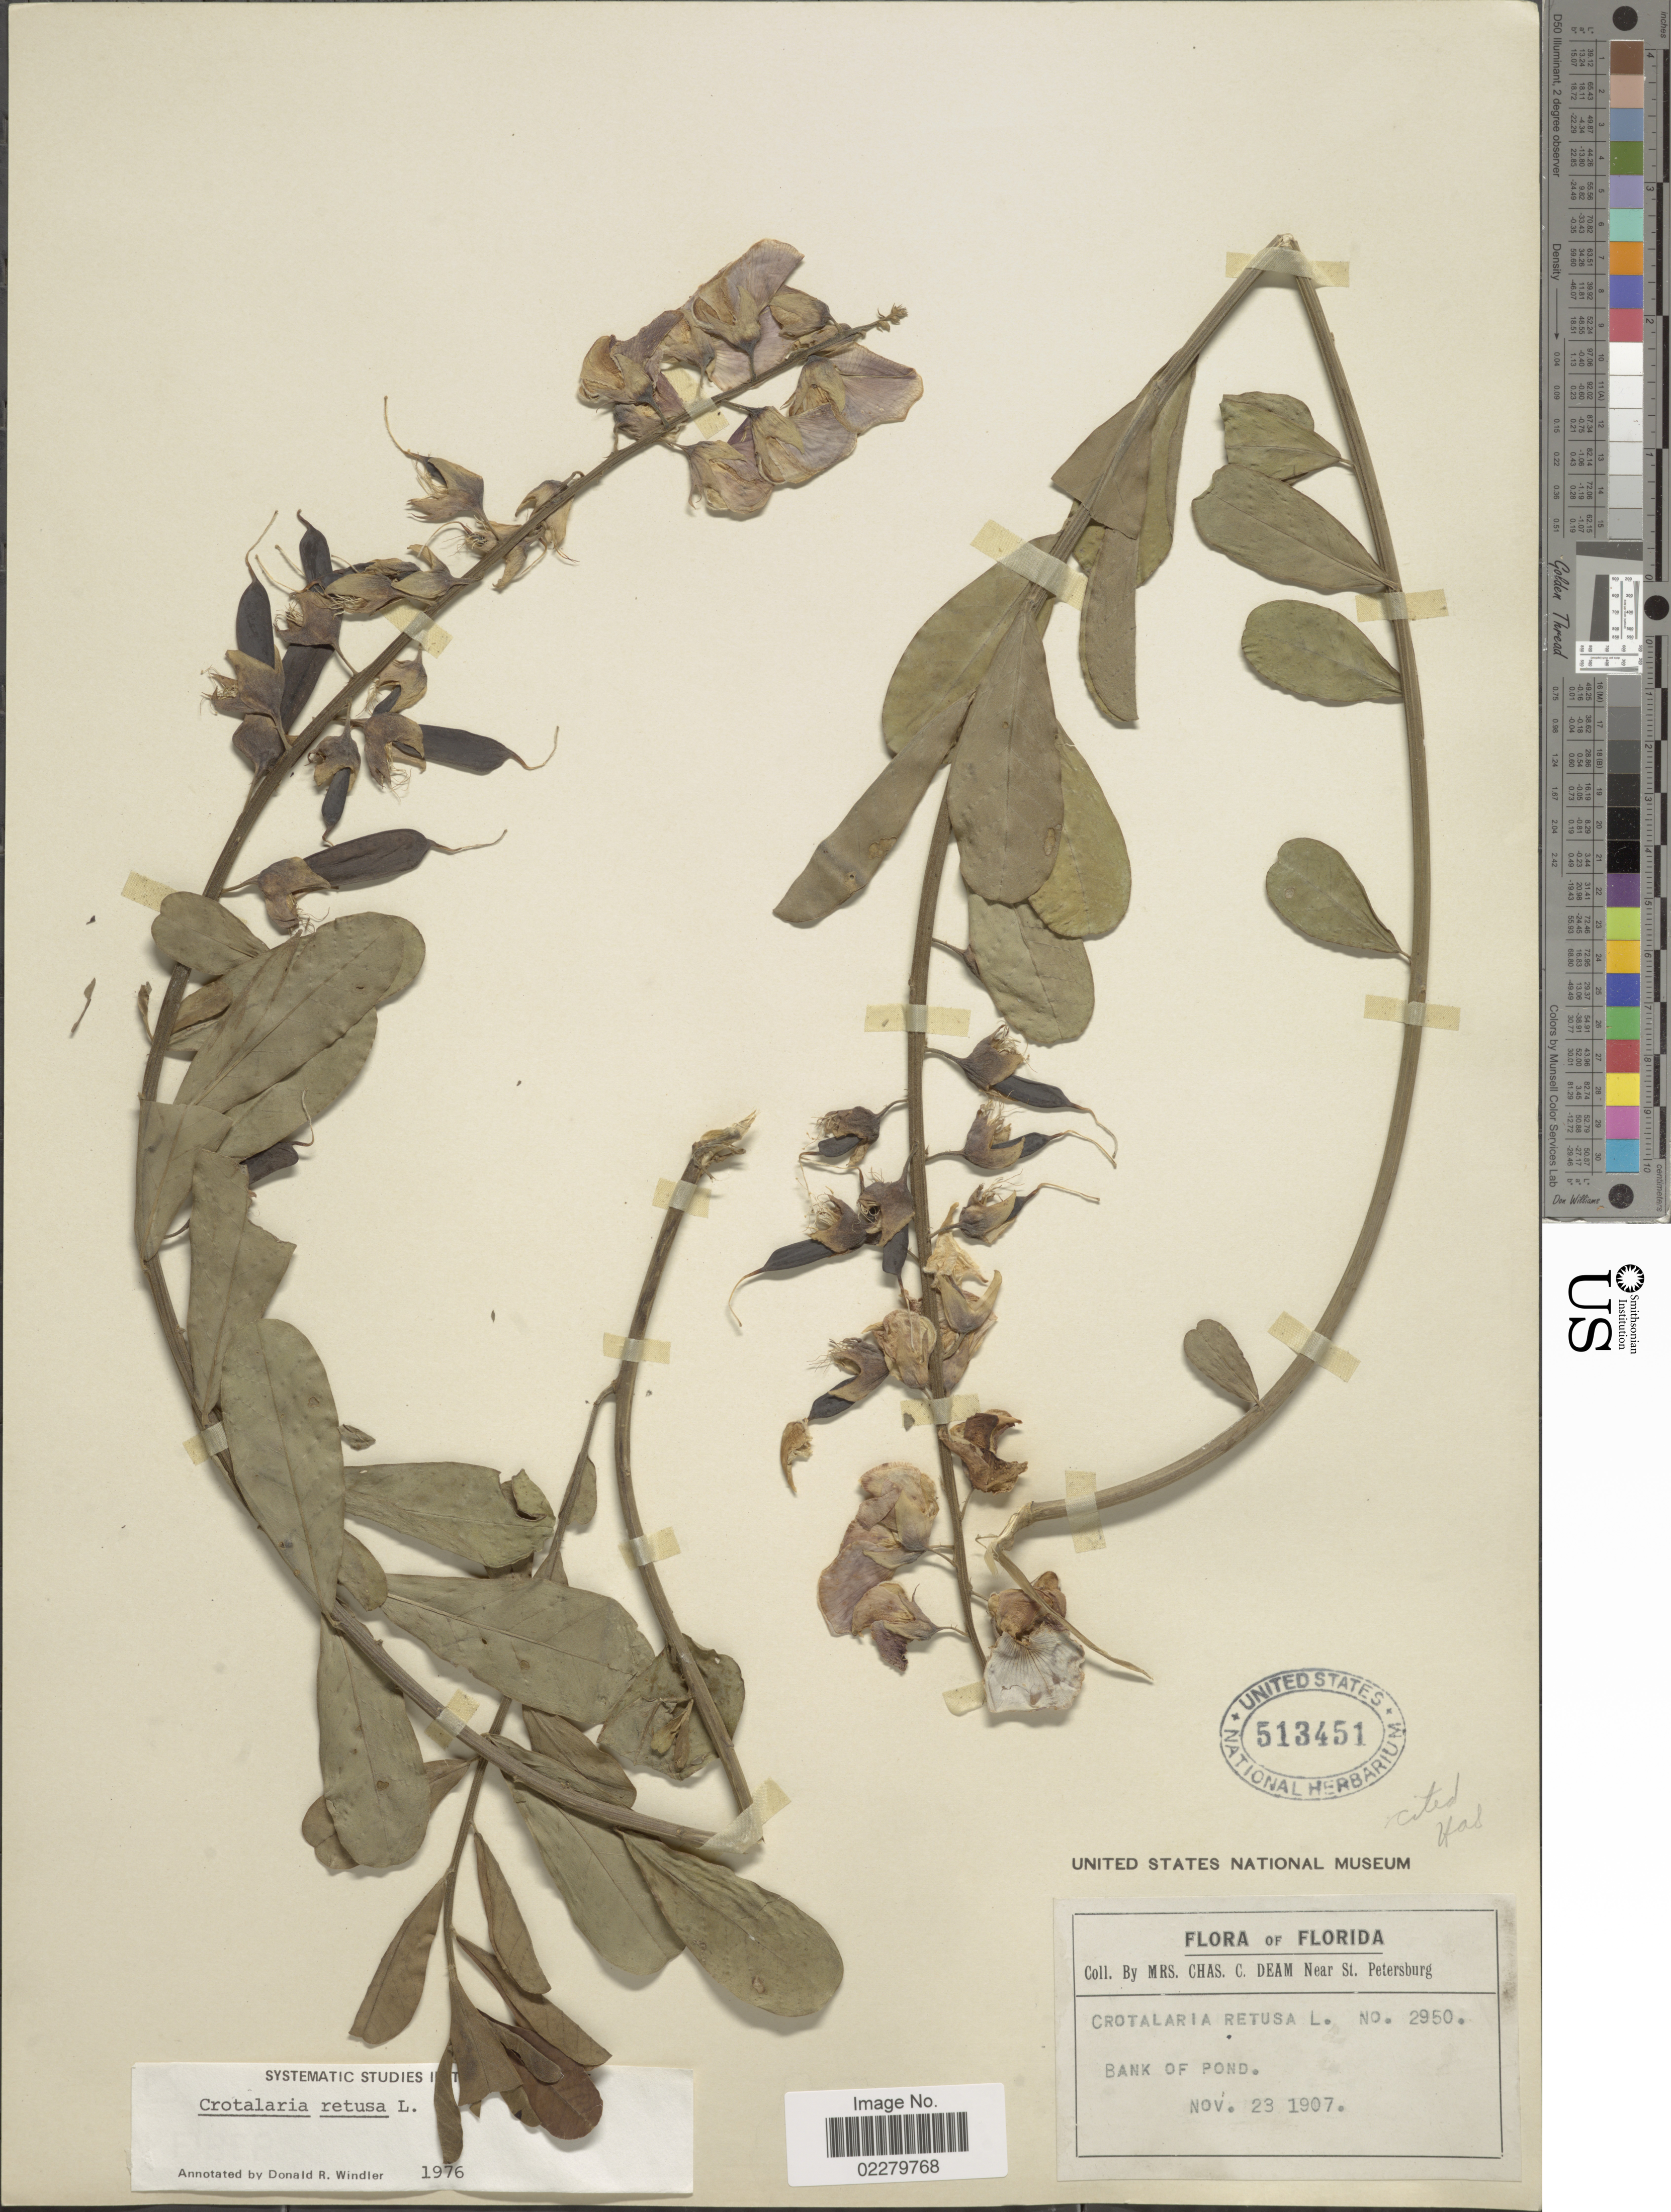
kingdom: Plantae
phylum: Tracheophyta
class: Magnoliopsida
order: Fabales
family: Fabaceae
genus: Crotalaria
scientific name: Crotalaria retusa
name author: L.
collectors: C. Deam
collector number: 2950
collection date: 1907-11-23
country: United States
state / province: Florida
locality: Bank of Pond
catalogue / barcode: US 513451